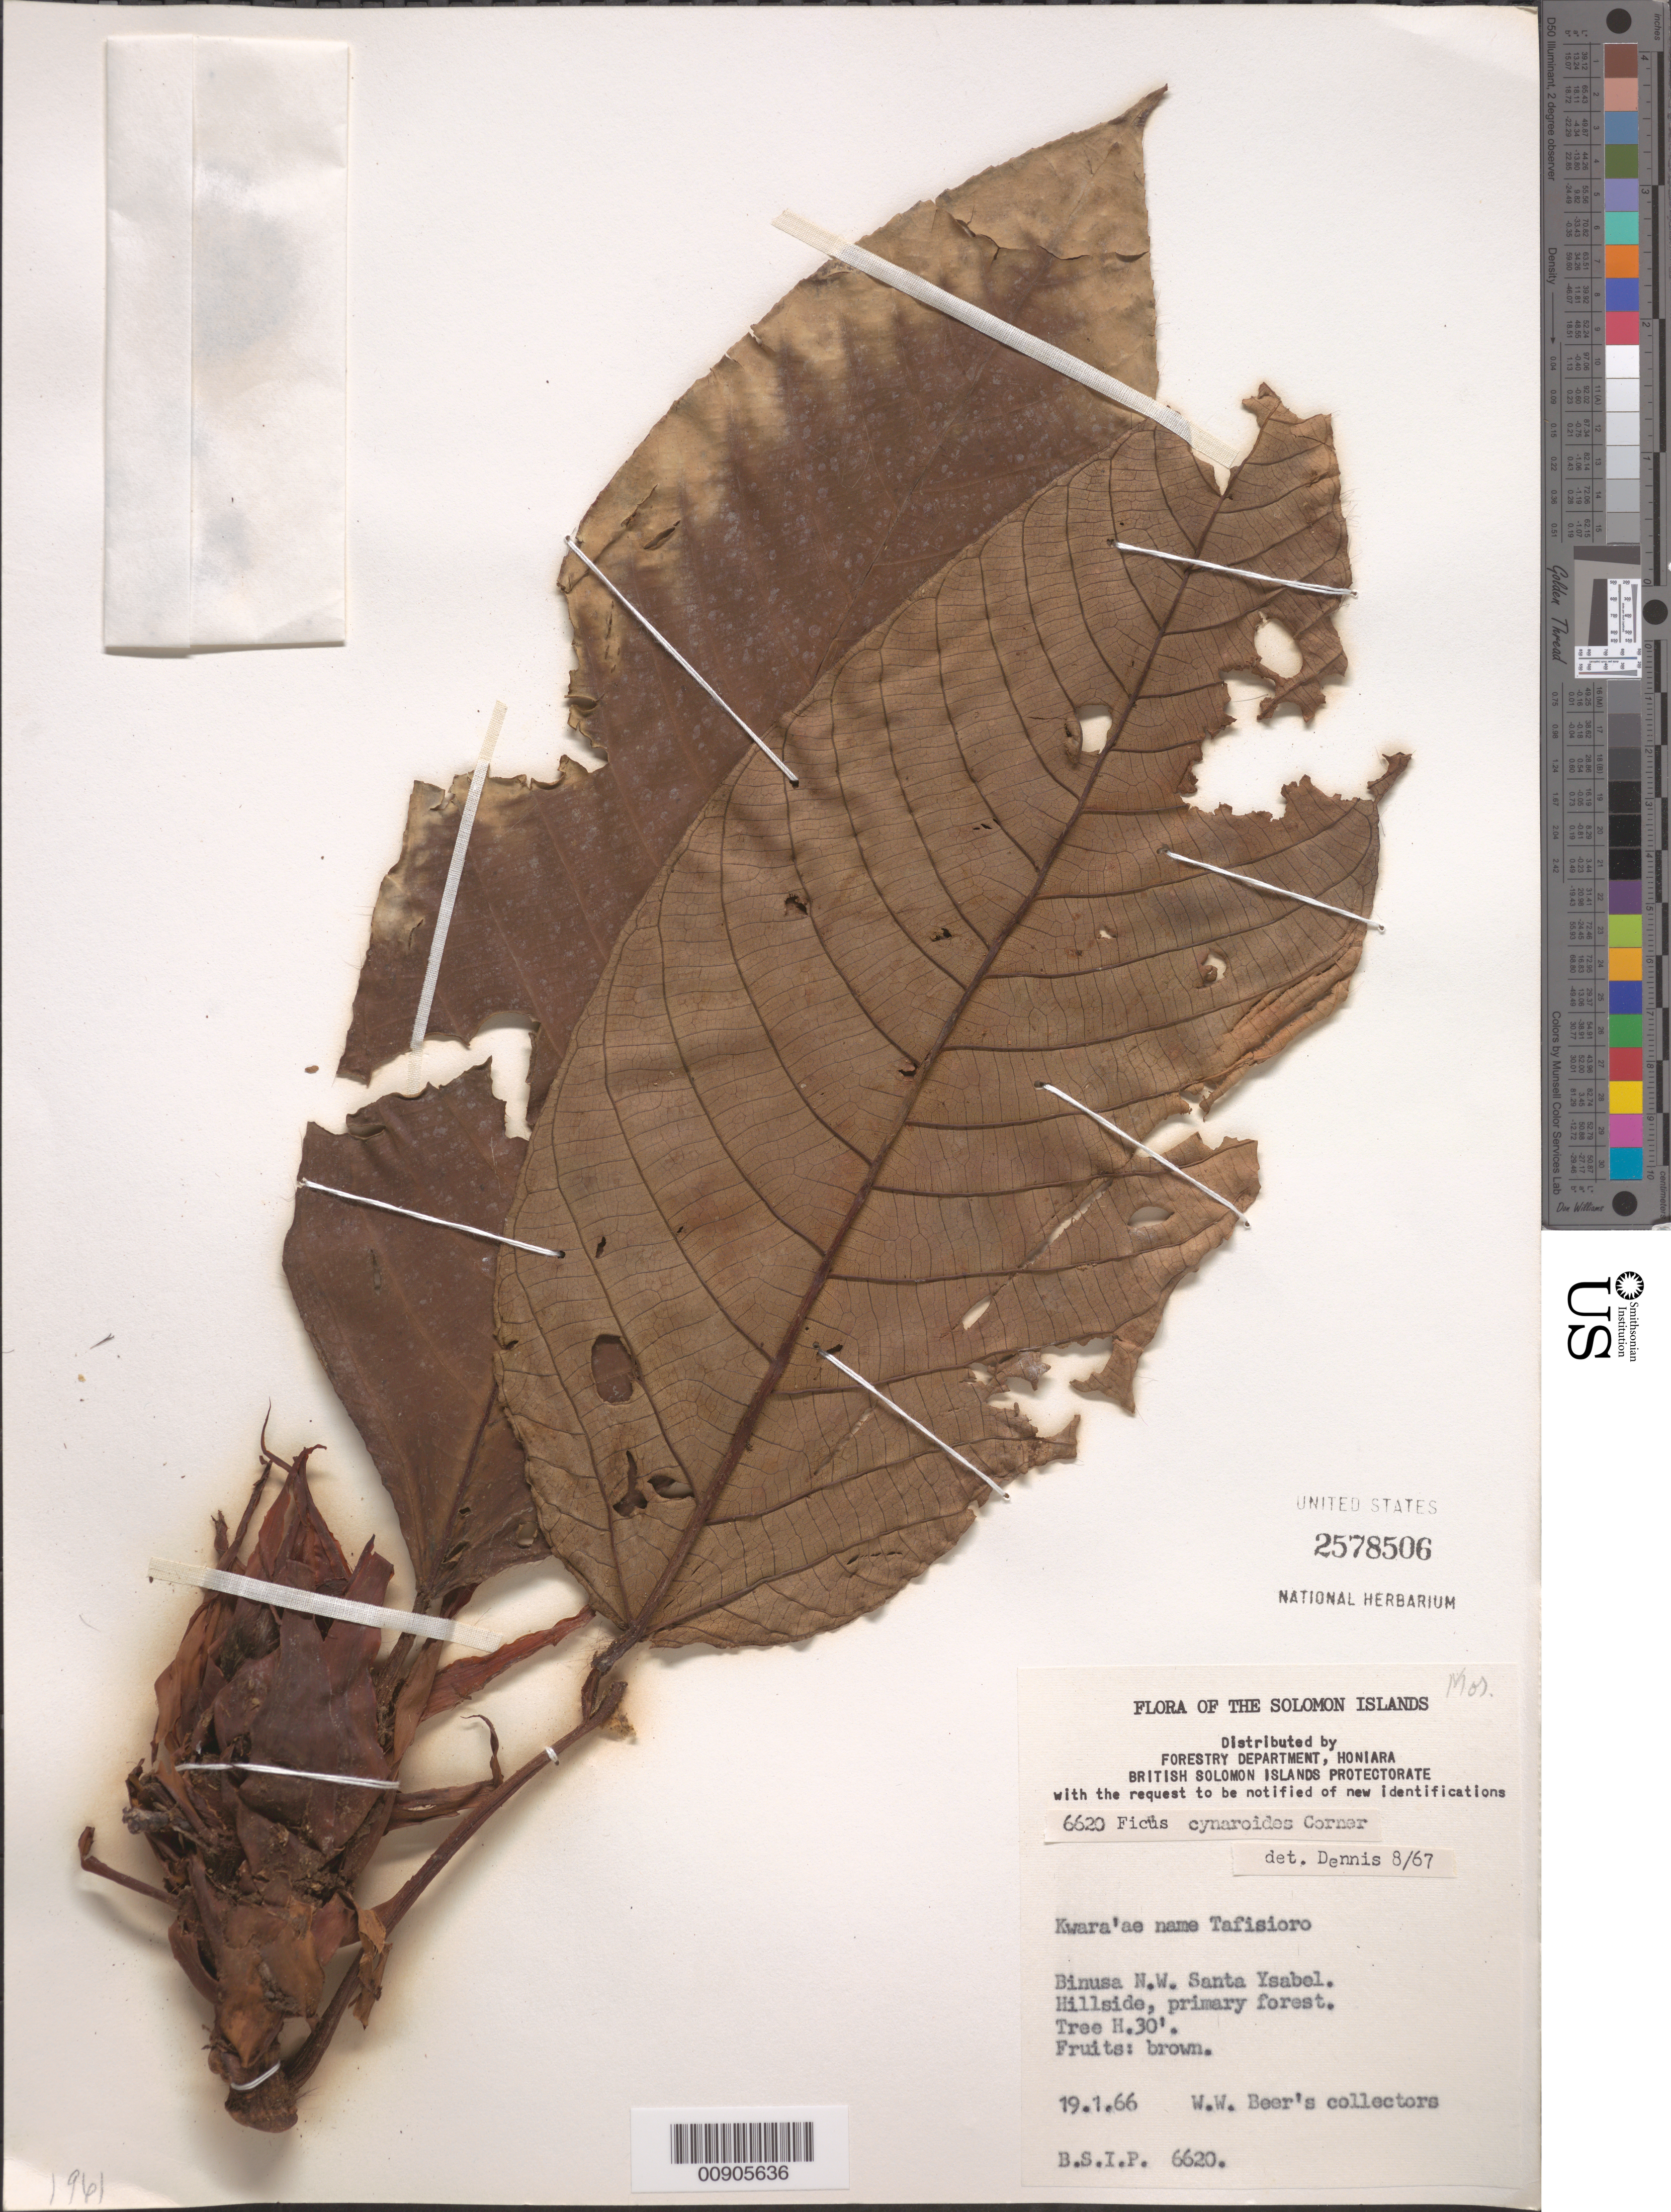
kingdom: Plantae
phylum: Tracheophyta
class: Magnoliopsida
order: Rosales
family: Moraceae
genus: Ficus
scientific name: Ficus cynaroides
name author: Corner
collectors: W. Beer's Collectors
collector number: BSIP 6620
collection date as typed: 19 Jan 1966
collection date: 1966-01-19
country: Solomon Islands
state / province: Isabel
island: Santa Isabel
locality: Binusa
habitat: Primary forest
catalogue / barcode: US 2578506